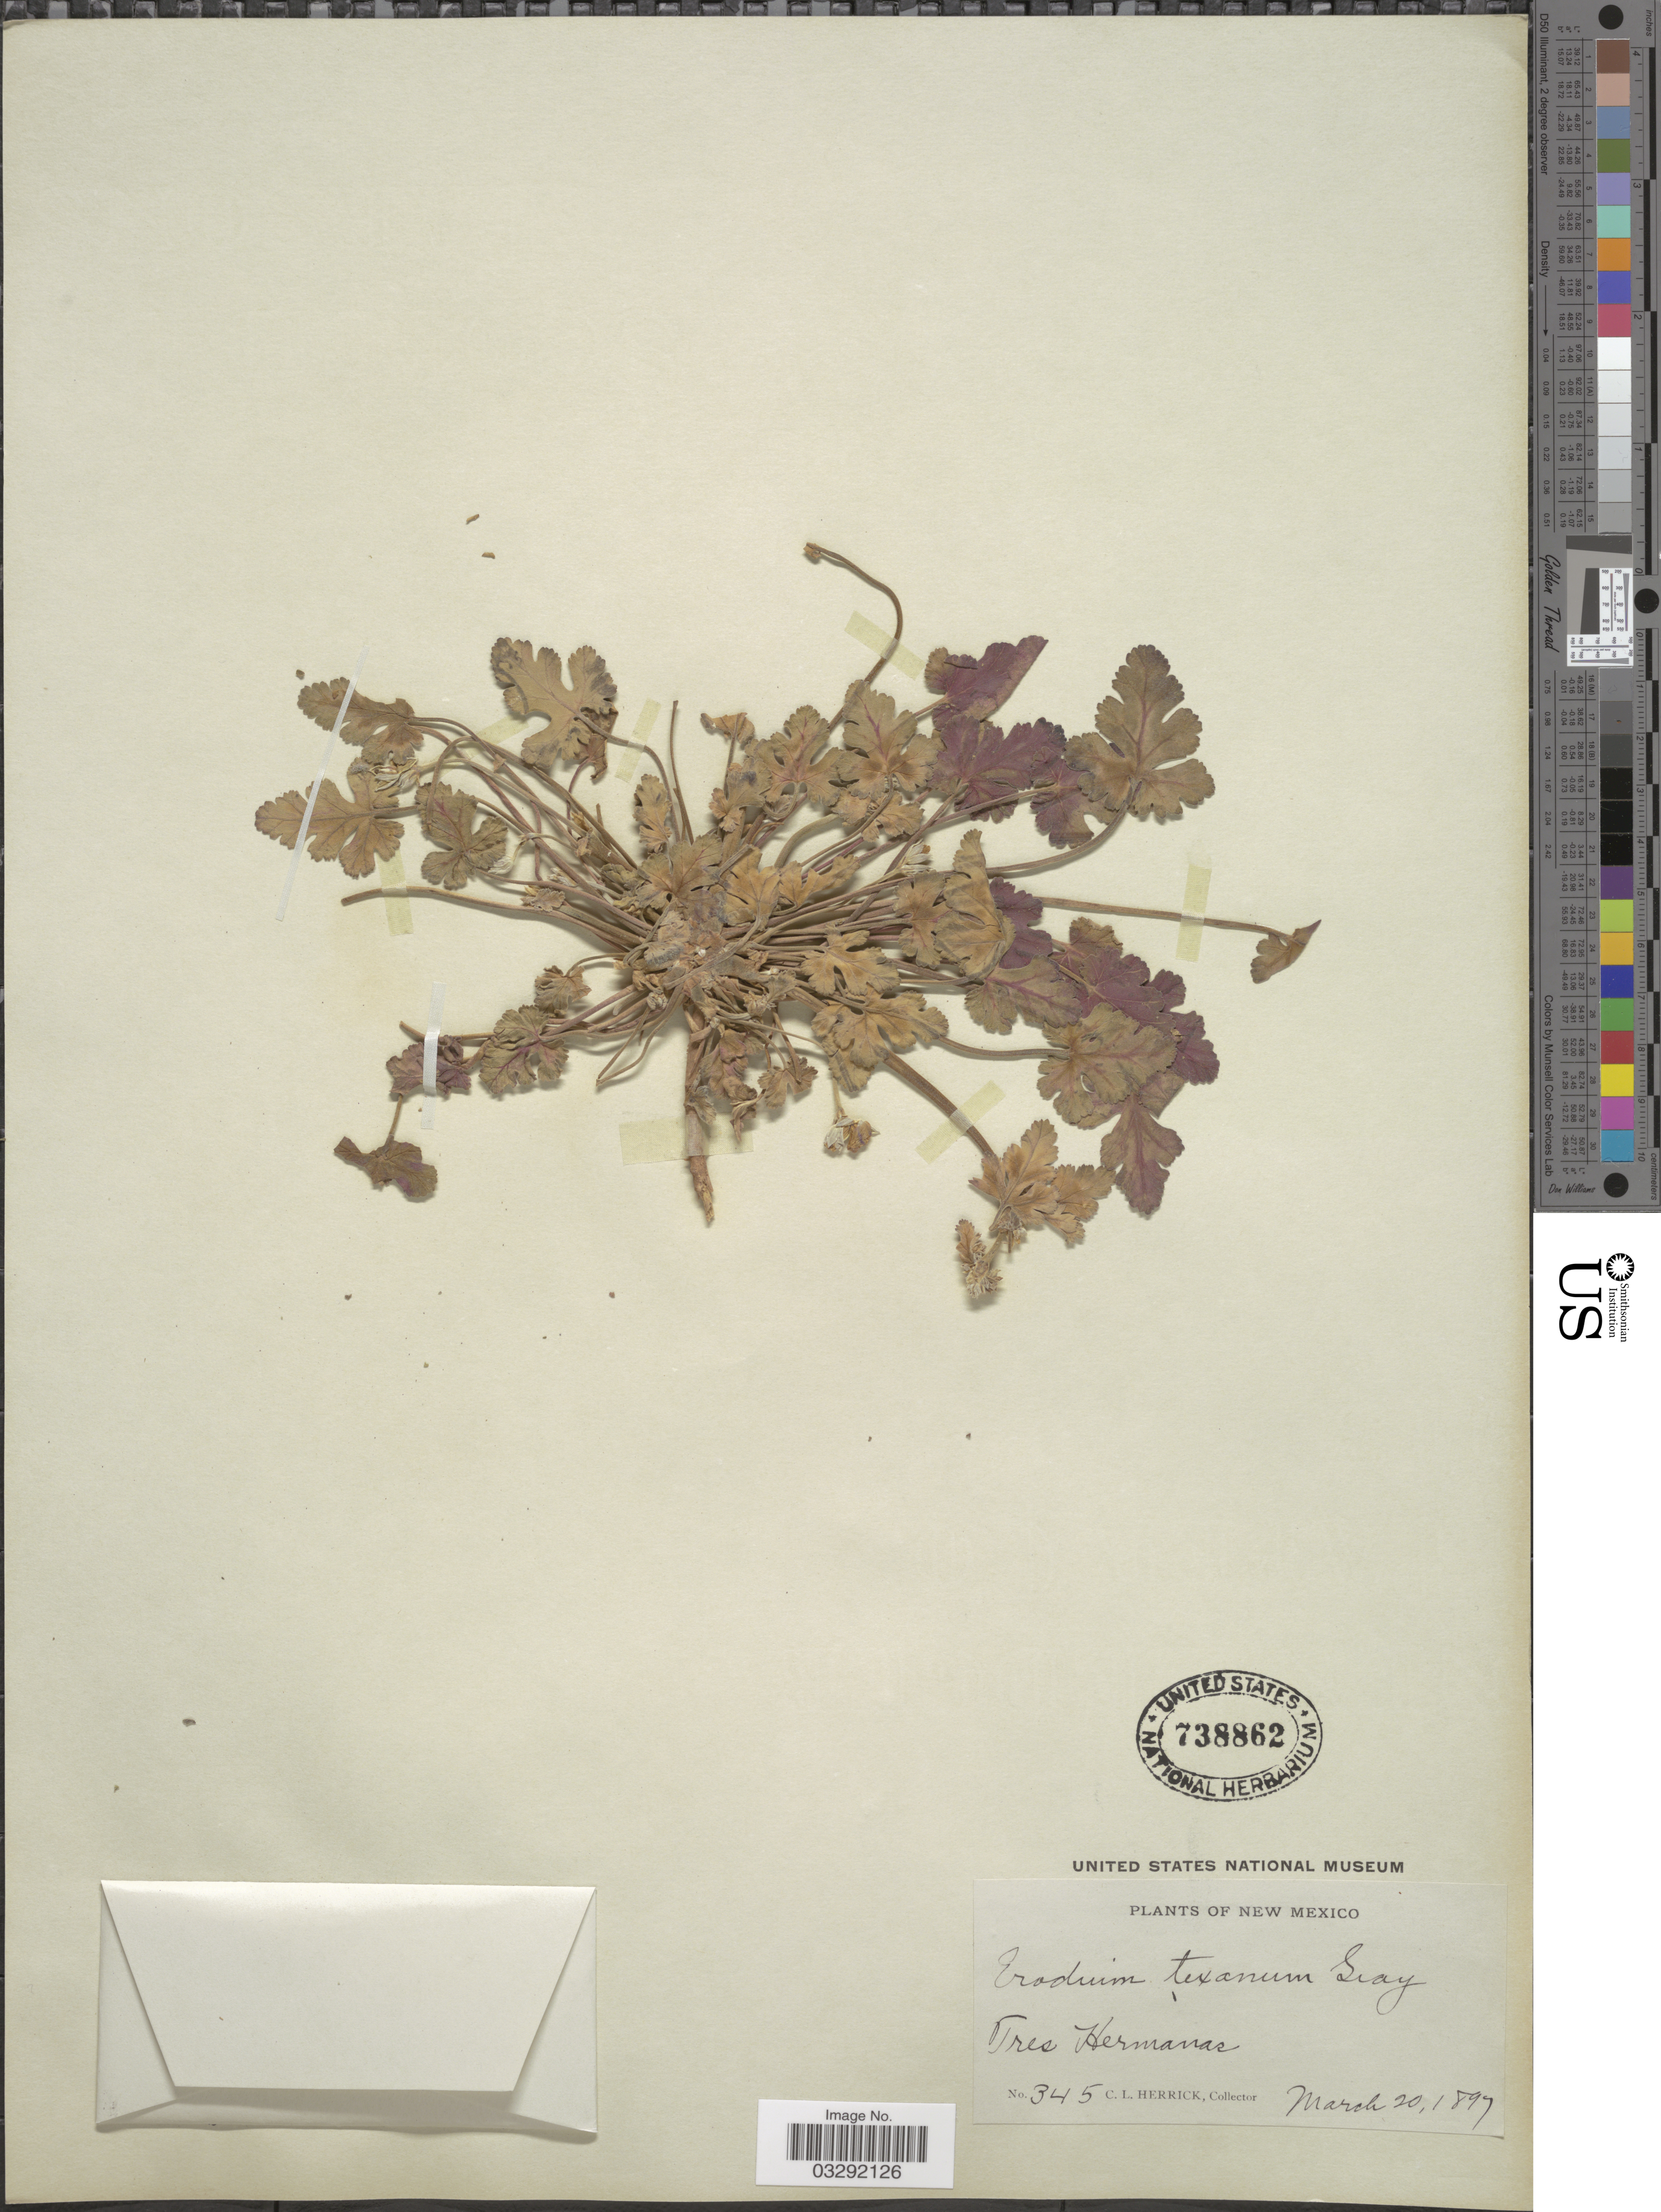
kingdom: Plantae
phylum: Tracheophyta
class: Magnoliopsida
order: Geraniales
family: Geraniaceae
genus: Erodium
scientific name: Erodium texanum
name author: A. Gray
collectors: C. Herrick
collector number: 345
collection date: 1897-03-20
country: United States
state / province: New Mexico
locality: Tres Hermanas.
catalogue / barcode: US 738862